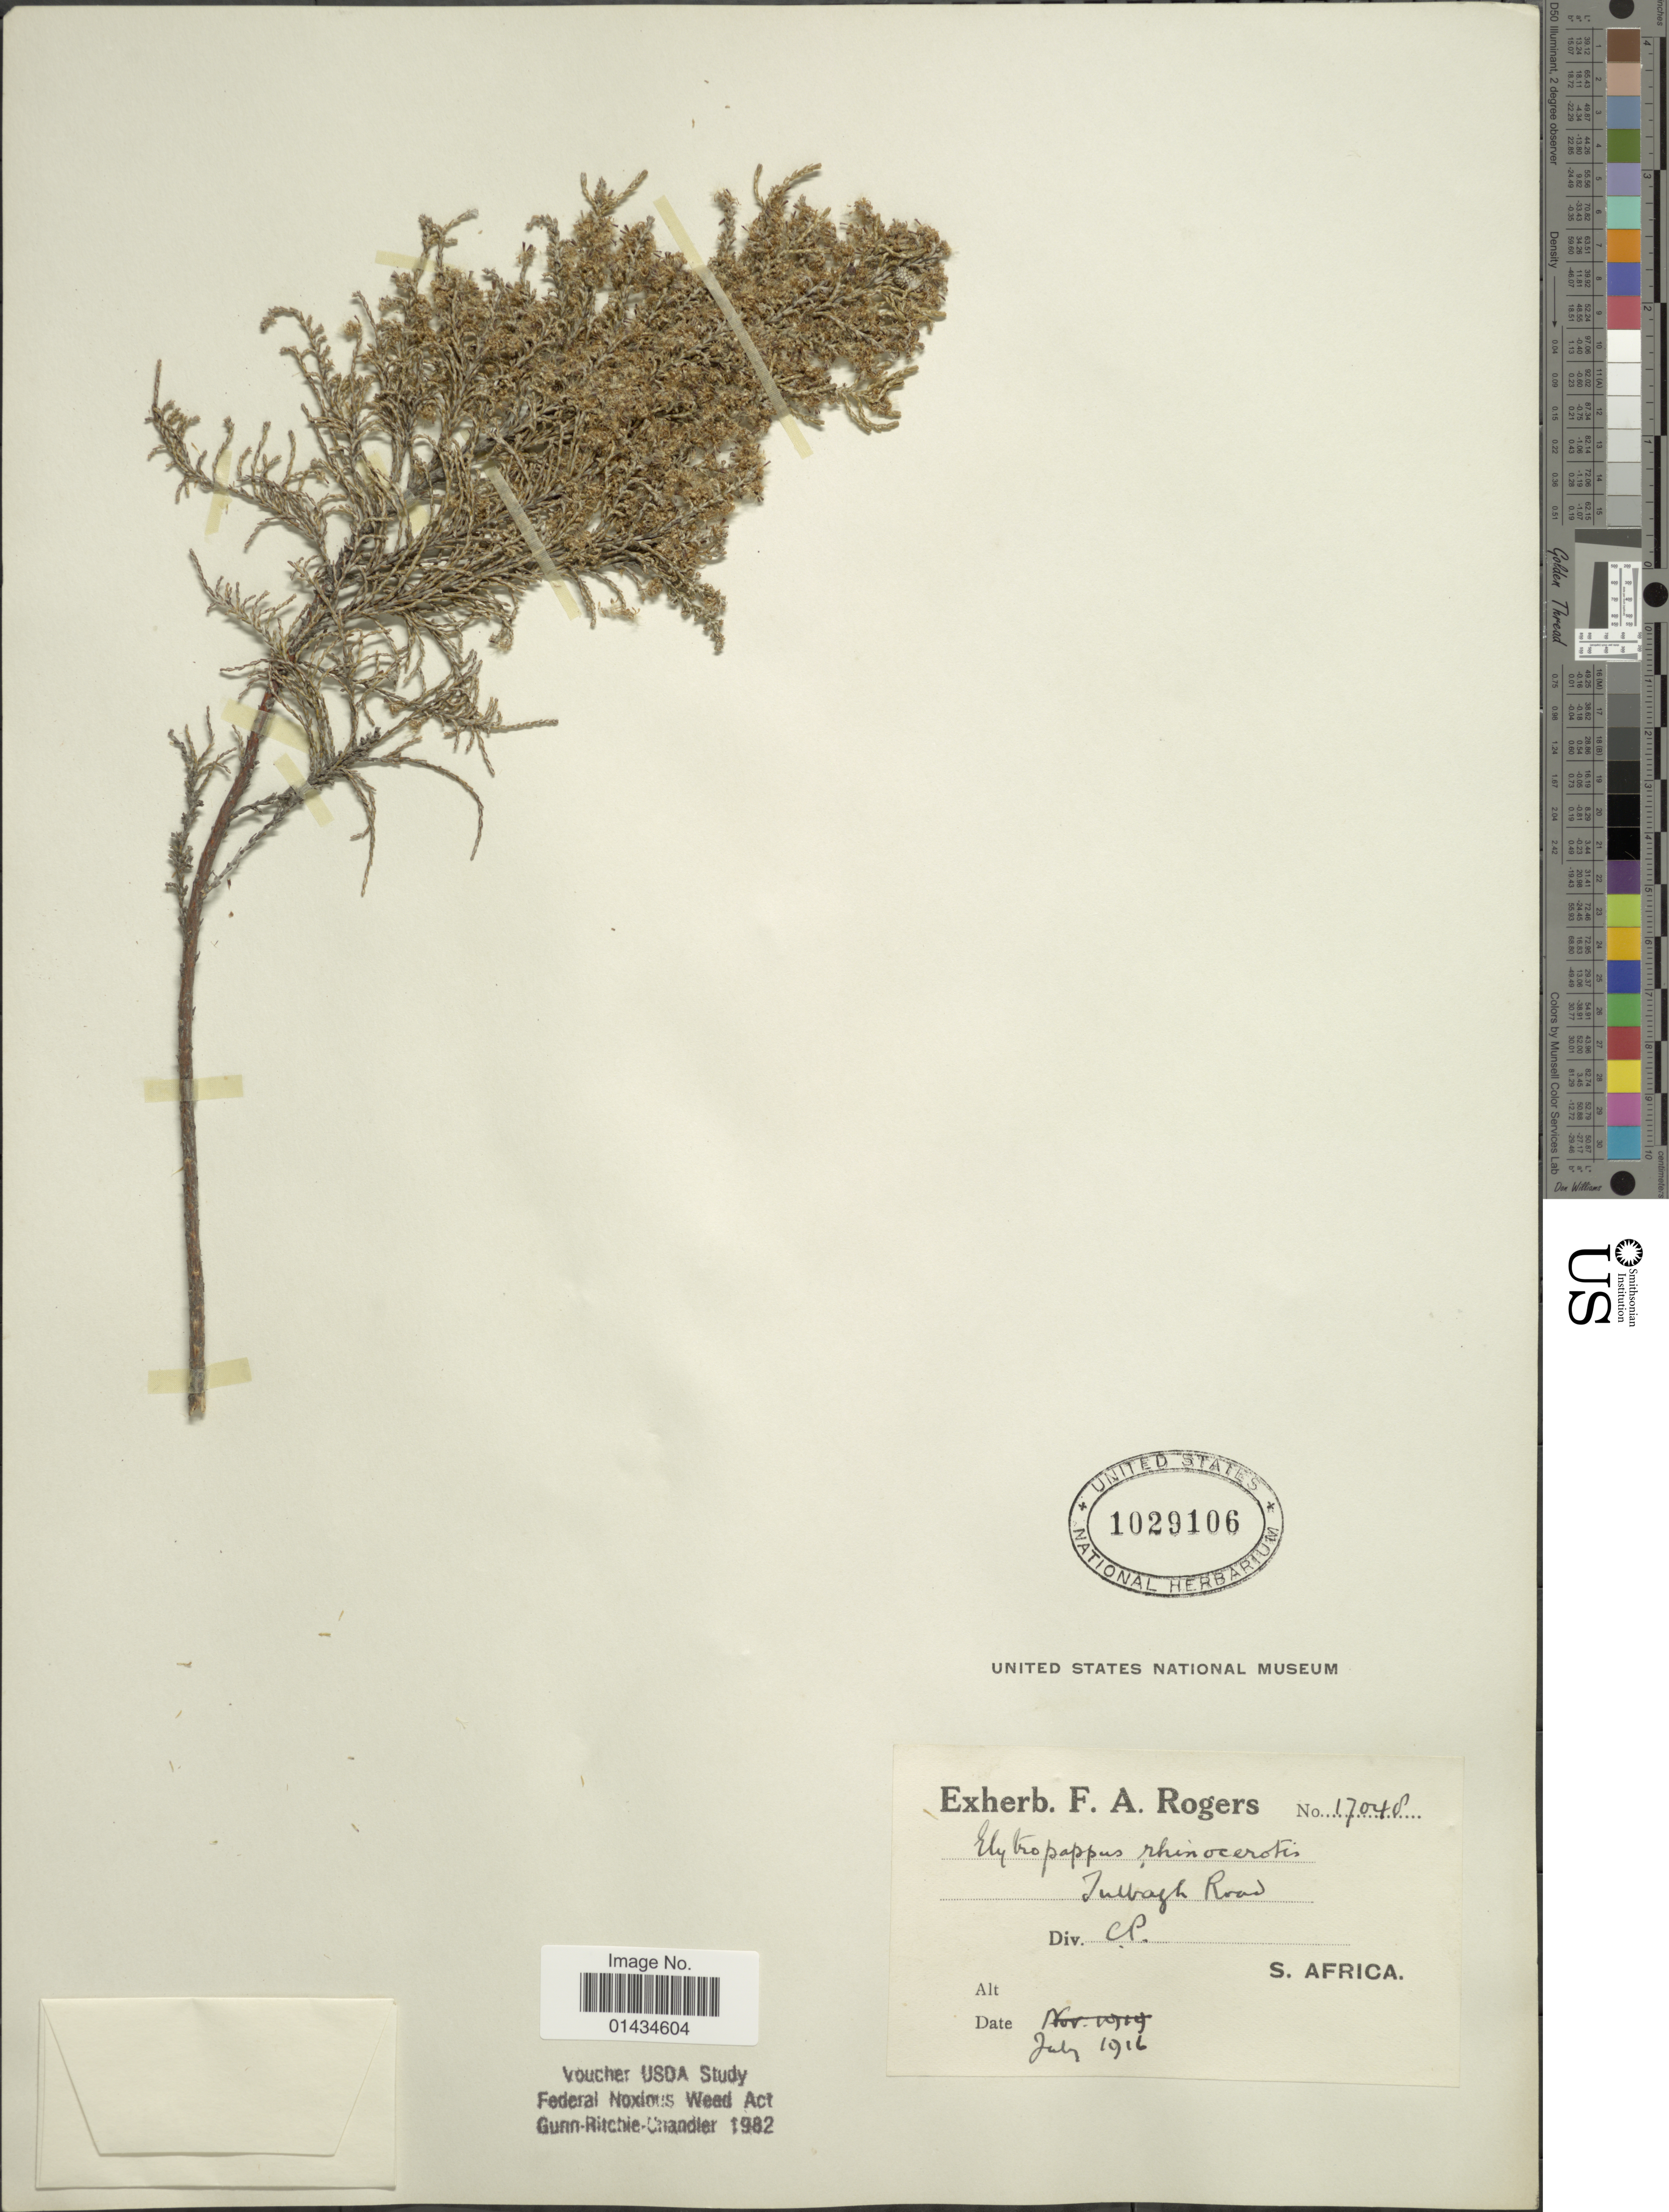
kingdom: Plantae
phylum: Tracheophyta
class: Magnoliopsida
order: Asterales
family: Asteraceae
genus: Elytropappus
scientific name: Elytropappus rhinocerotis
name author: (L. f.) Less.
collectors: ex herb. F. A. Rogers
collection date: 1916-07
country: South Africa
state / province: Western Cape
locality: Tulbagh Road [Tulbaghweg], Cape Province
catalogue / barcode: US 1029106